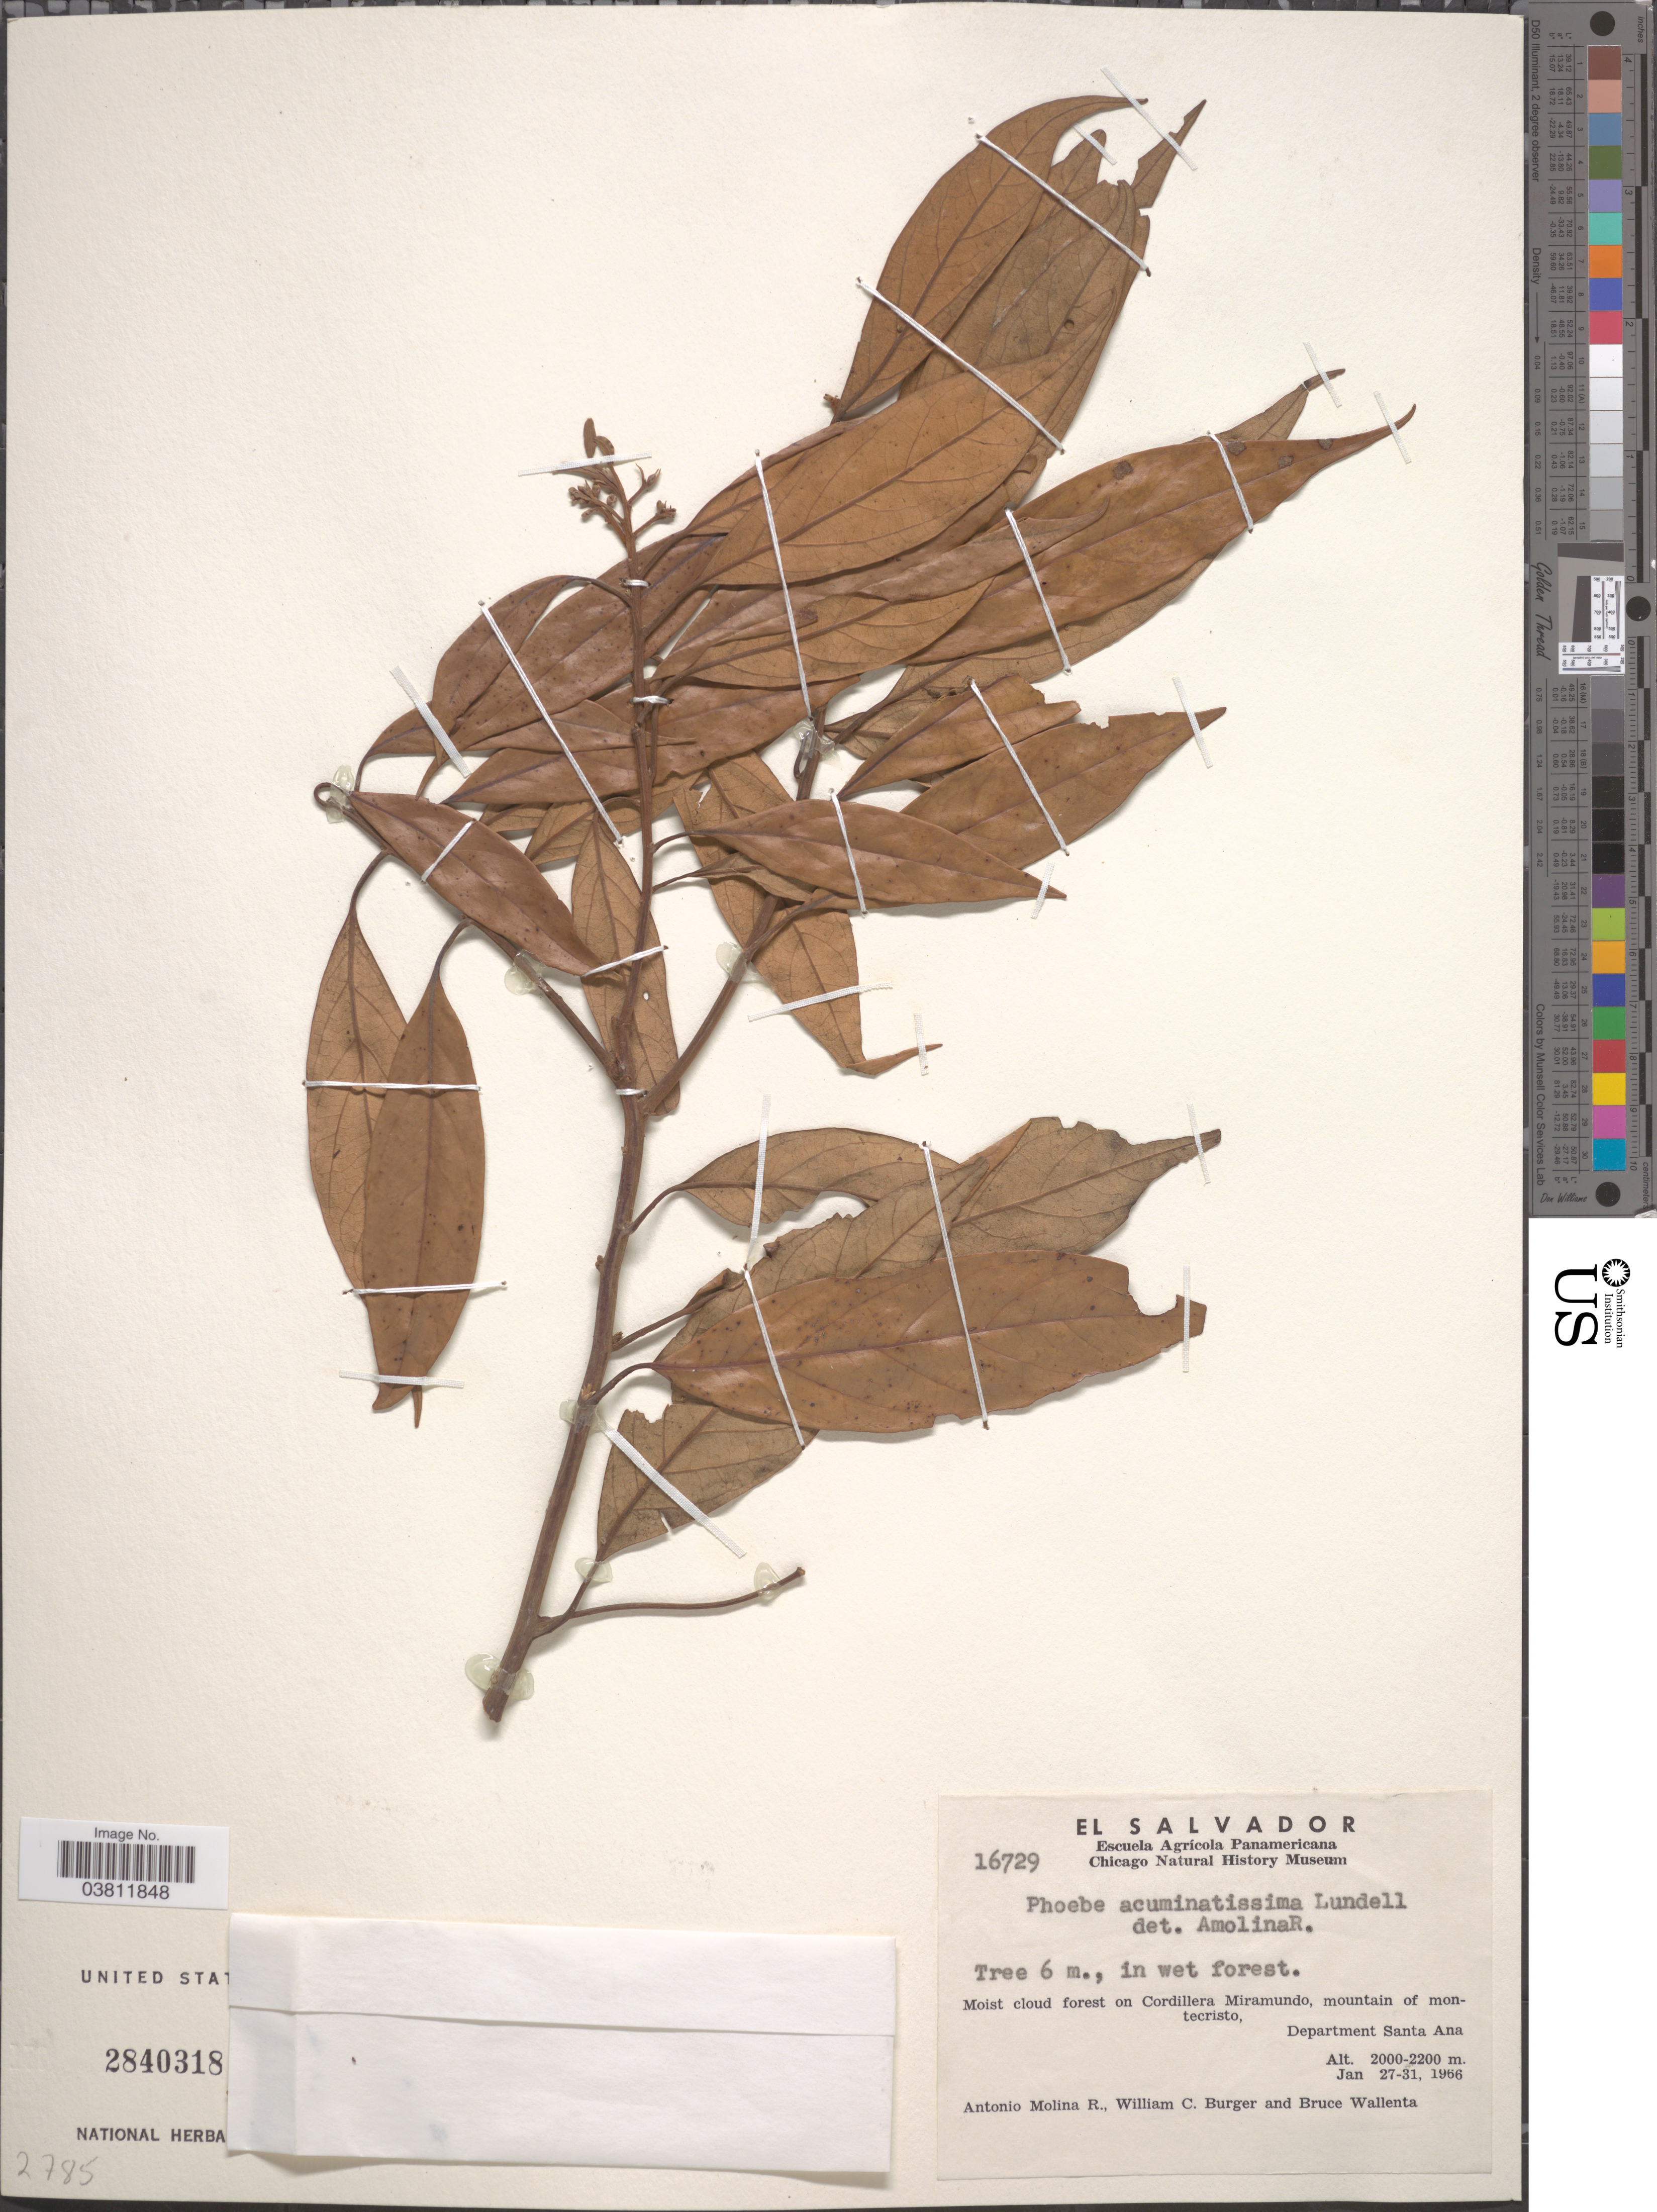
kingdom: Plantae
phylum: Tracheophyta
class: Magnoliopsida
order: Laurales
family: Lauraceae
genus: Phoebe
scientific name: Phoebe acuminatissima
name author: Lundell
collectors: A. Molina R., W. Burger & B. Wallenta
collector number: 16729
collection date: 1966-01-27/1966-01-31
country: El Salvador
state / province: Santa Ana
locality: Cordillera Miramundo, mountain of montecristo, Department Santa Ana.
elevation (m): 2000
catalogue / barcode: US 2840318